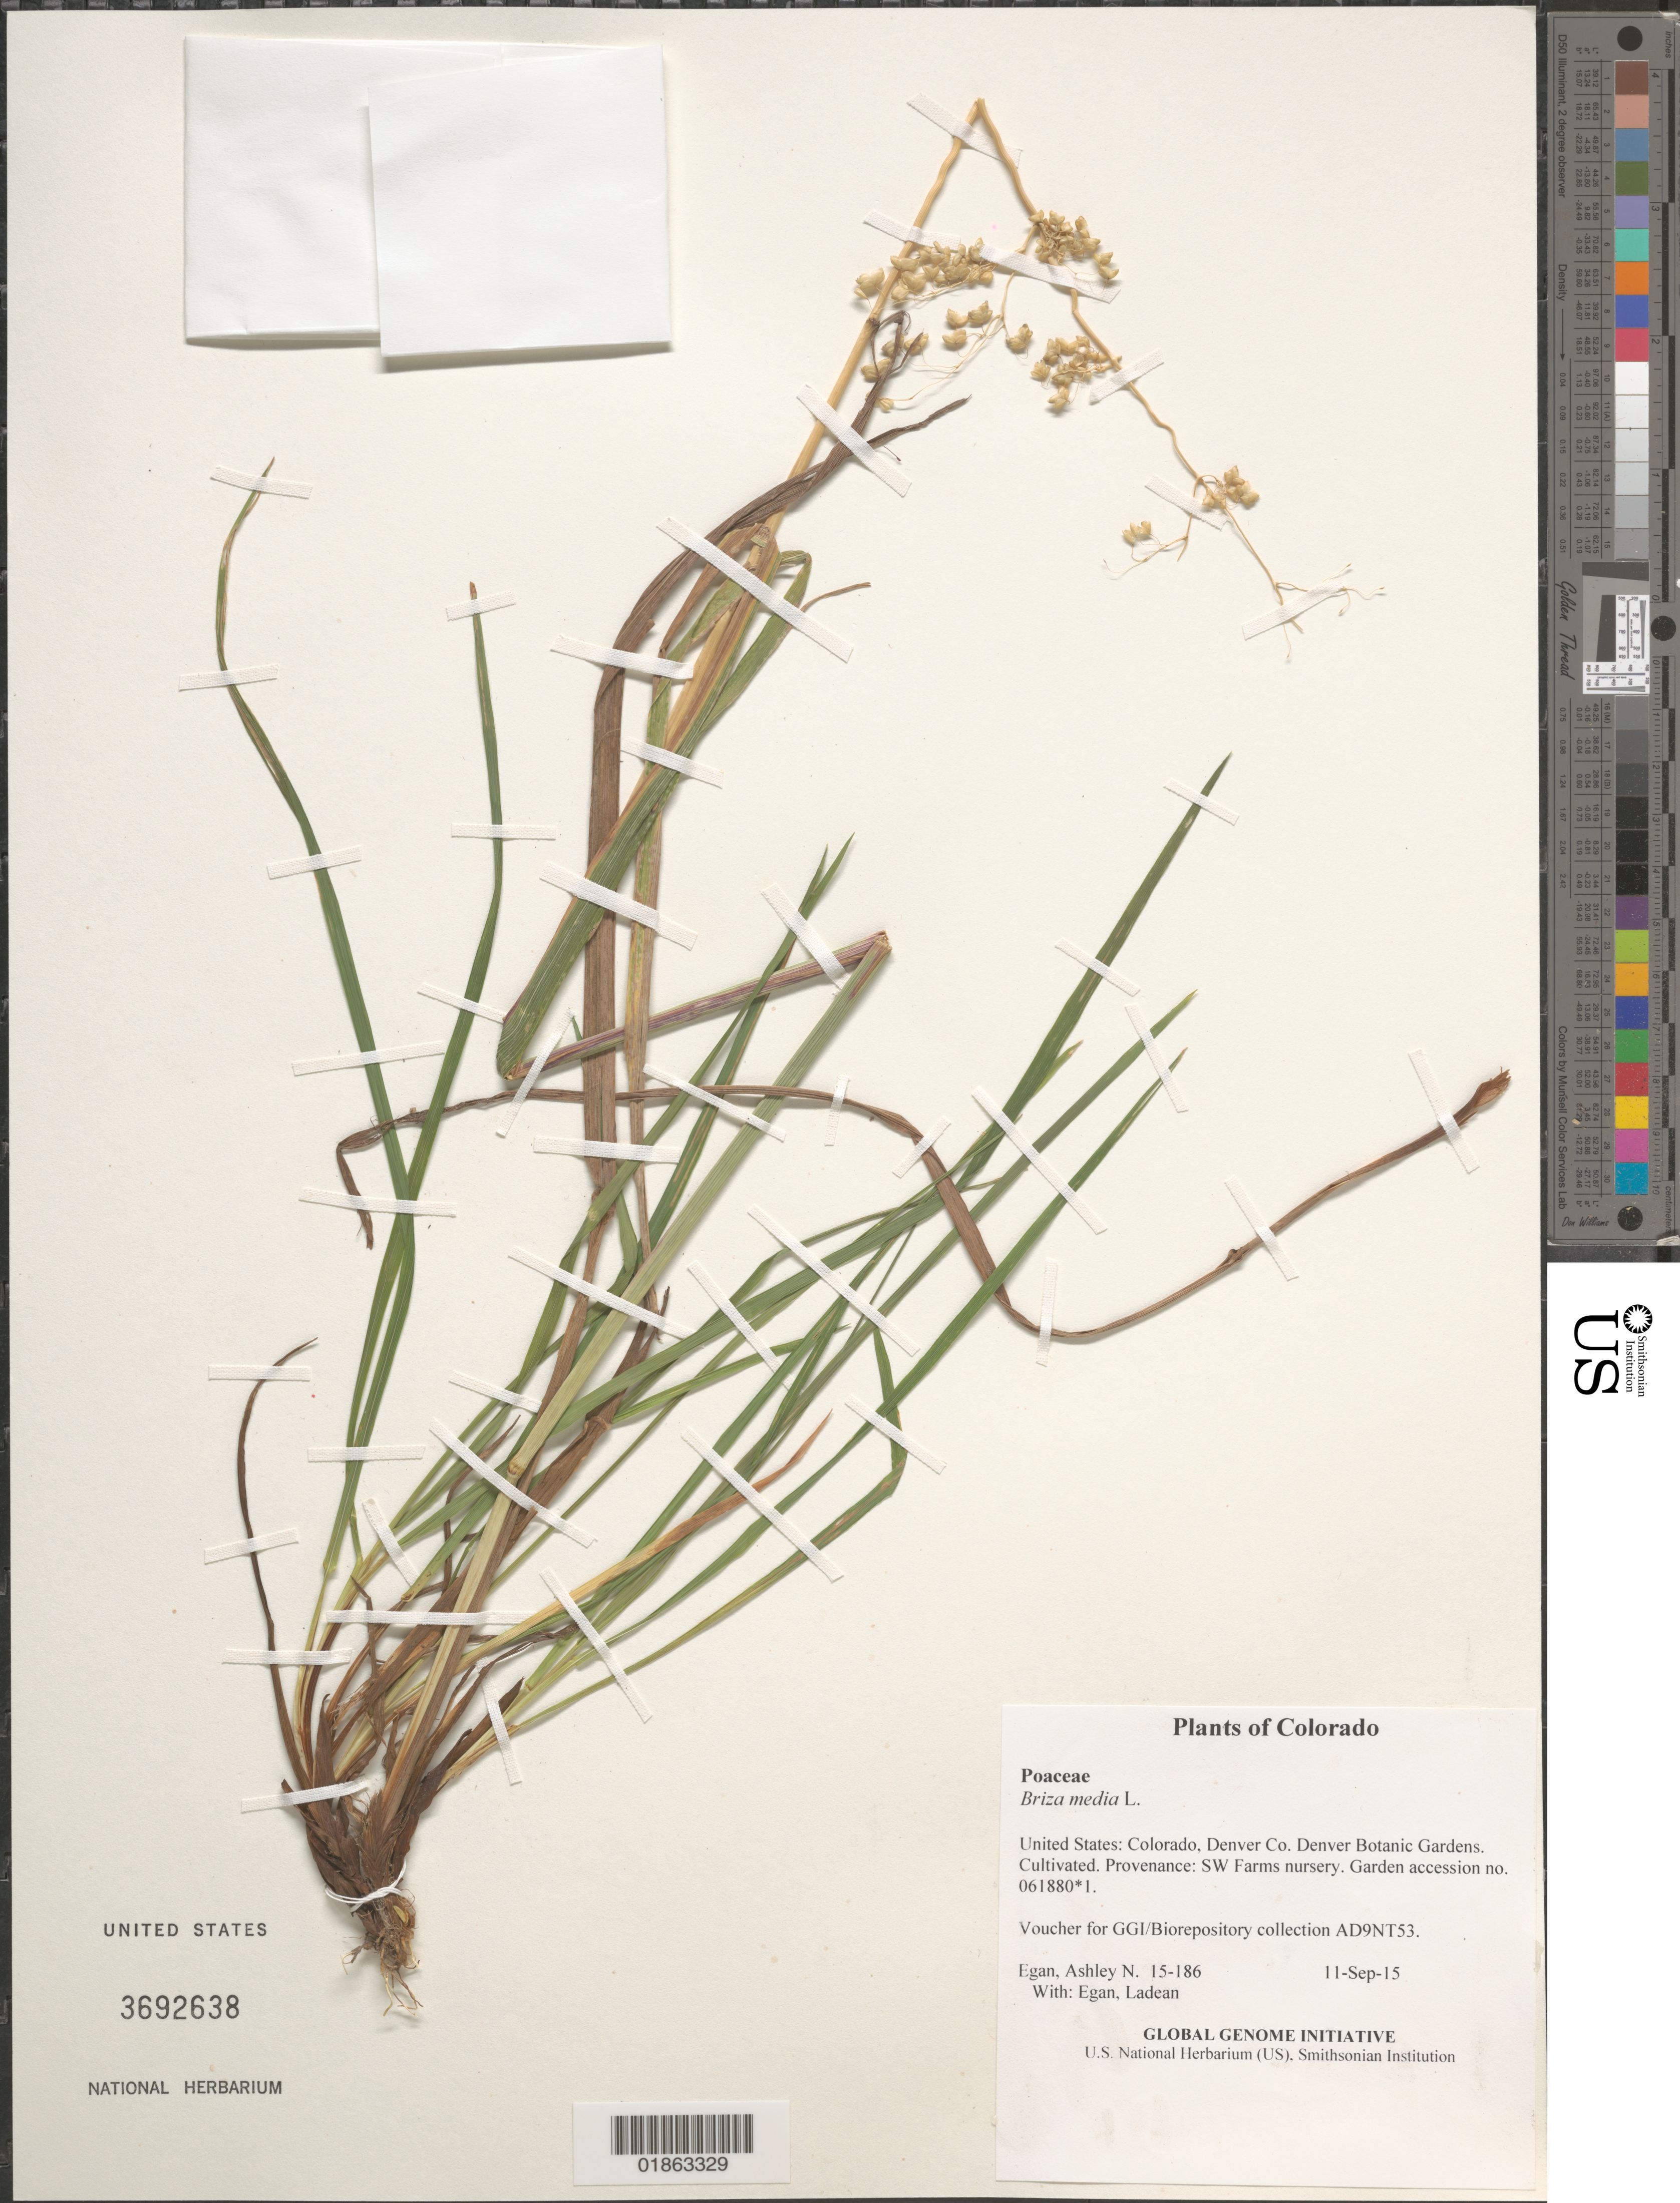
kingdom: Plantae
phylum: Tracheophyta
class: Liliopsida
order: Poales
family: Poaceae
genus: Briza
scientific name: Briza media subsp. media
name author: L.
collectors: A. N. Egan & L. Egan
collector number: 15-186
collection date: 2015-09-11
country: United States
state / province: Colorado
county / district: Denver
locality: Denver Botanic Gardens. Cultivated. Provenance: SW Farms nursery. Garden accession no. 061880.1.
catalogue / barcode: US 3692638